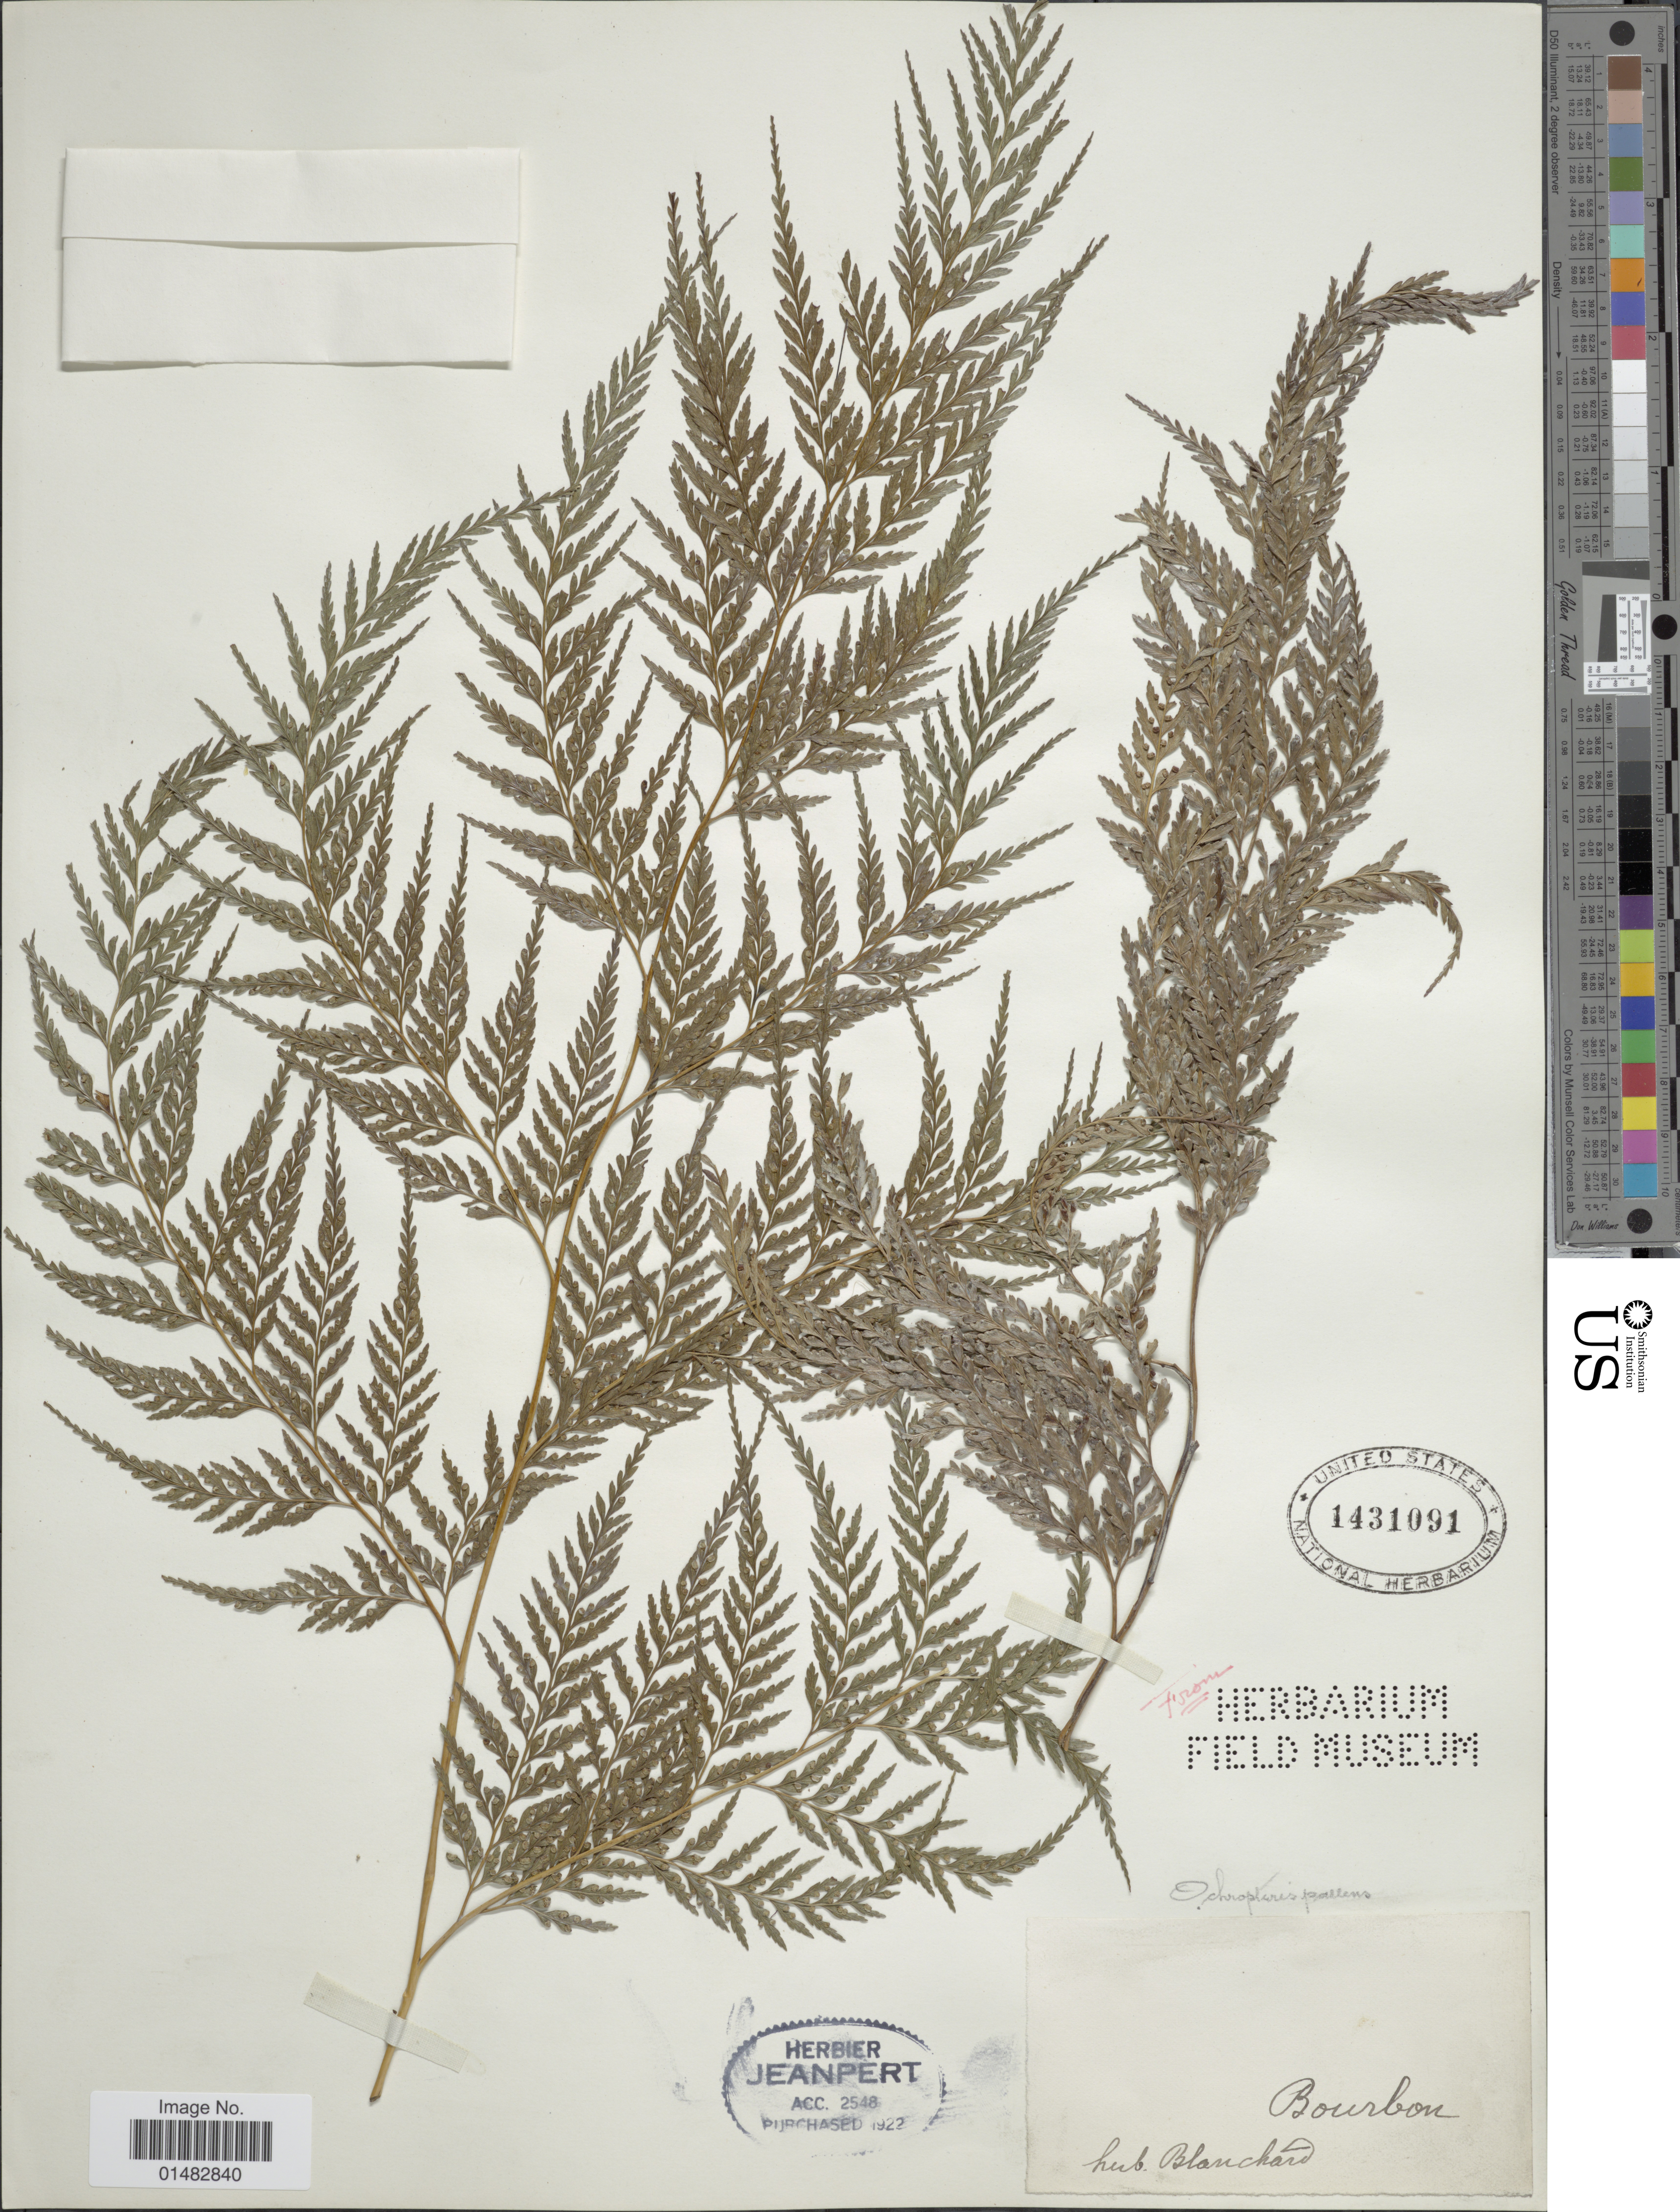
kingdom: Plantae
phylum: Tracheophyta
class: Polypodiopsida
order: Polypodiales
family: Pteridaceae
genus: Pteris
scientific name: Pteris pallens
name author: (Sw.) Mett.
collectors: ex herb. F. Blanchard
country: Reunion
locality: Bourbon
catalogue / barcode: US 1431091